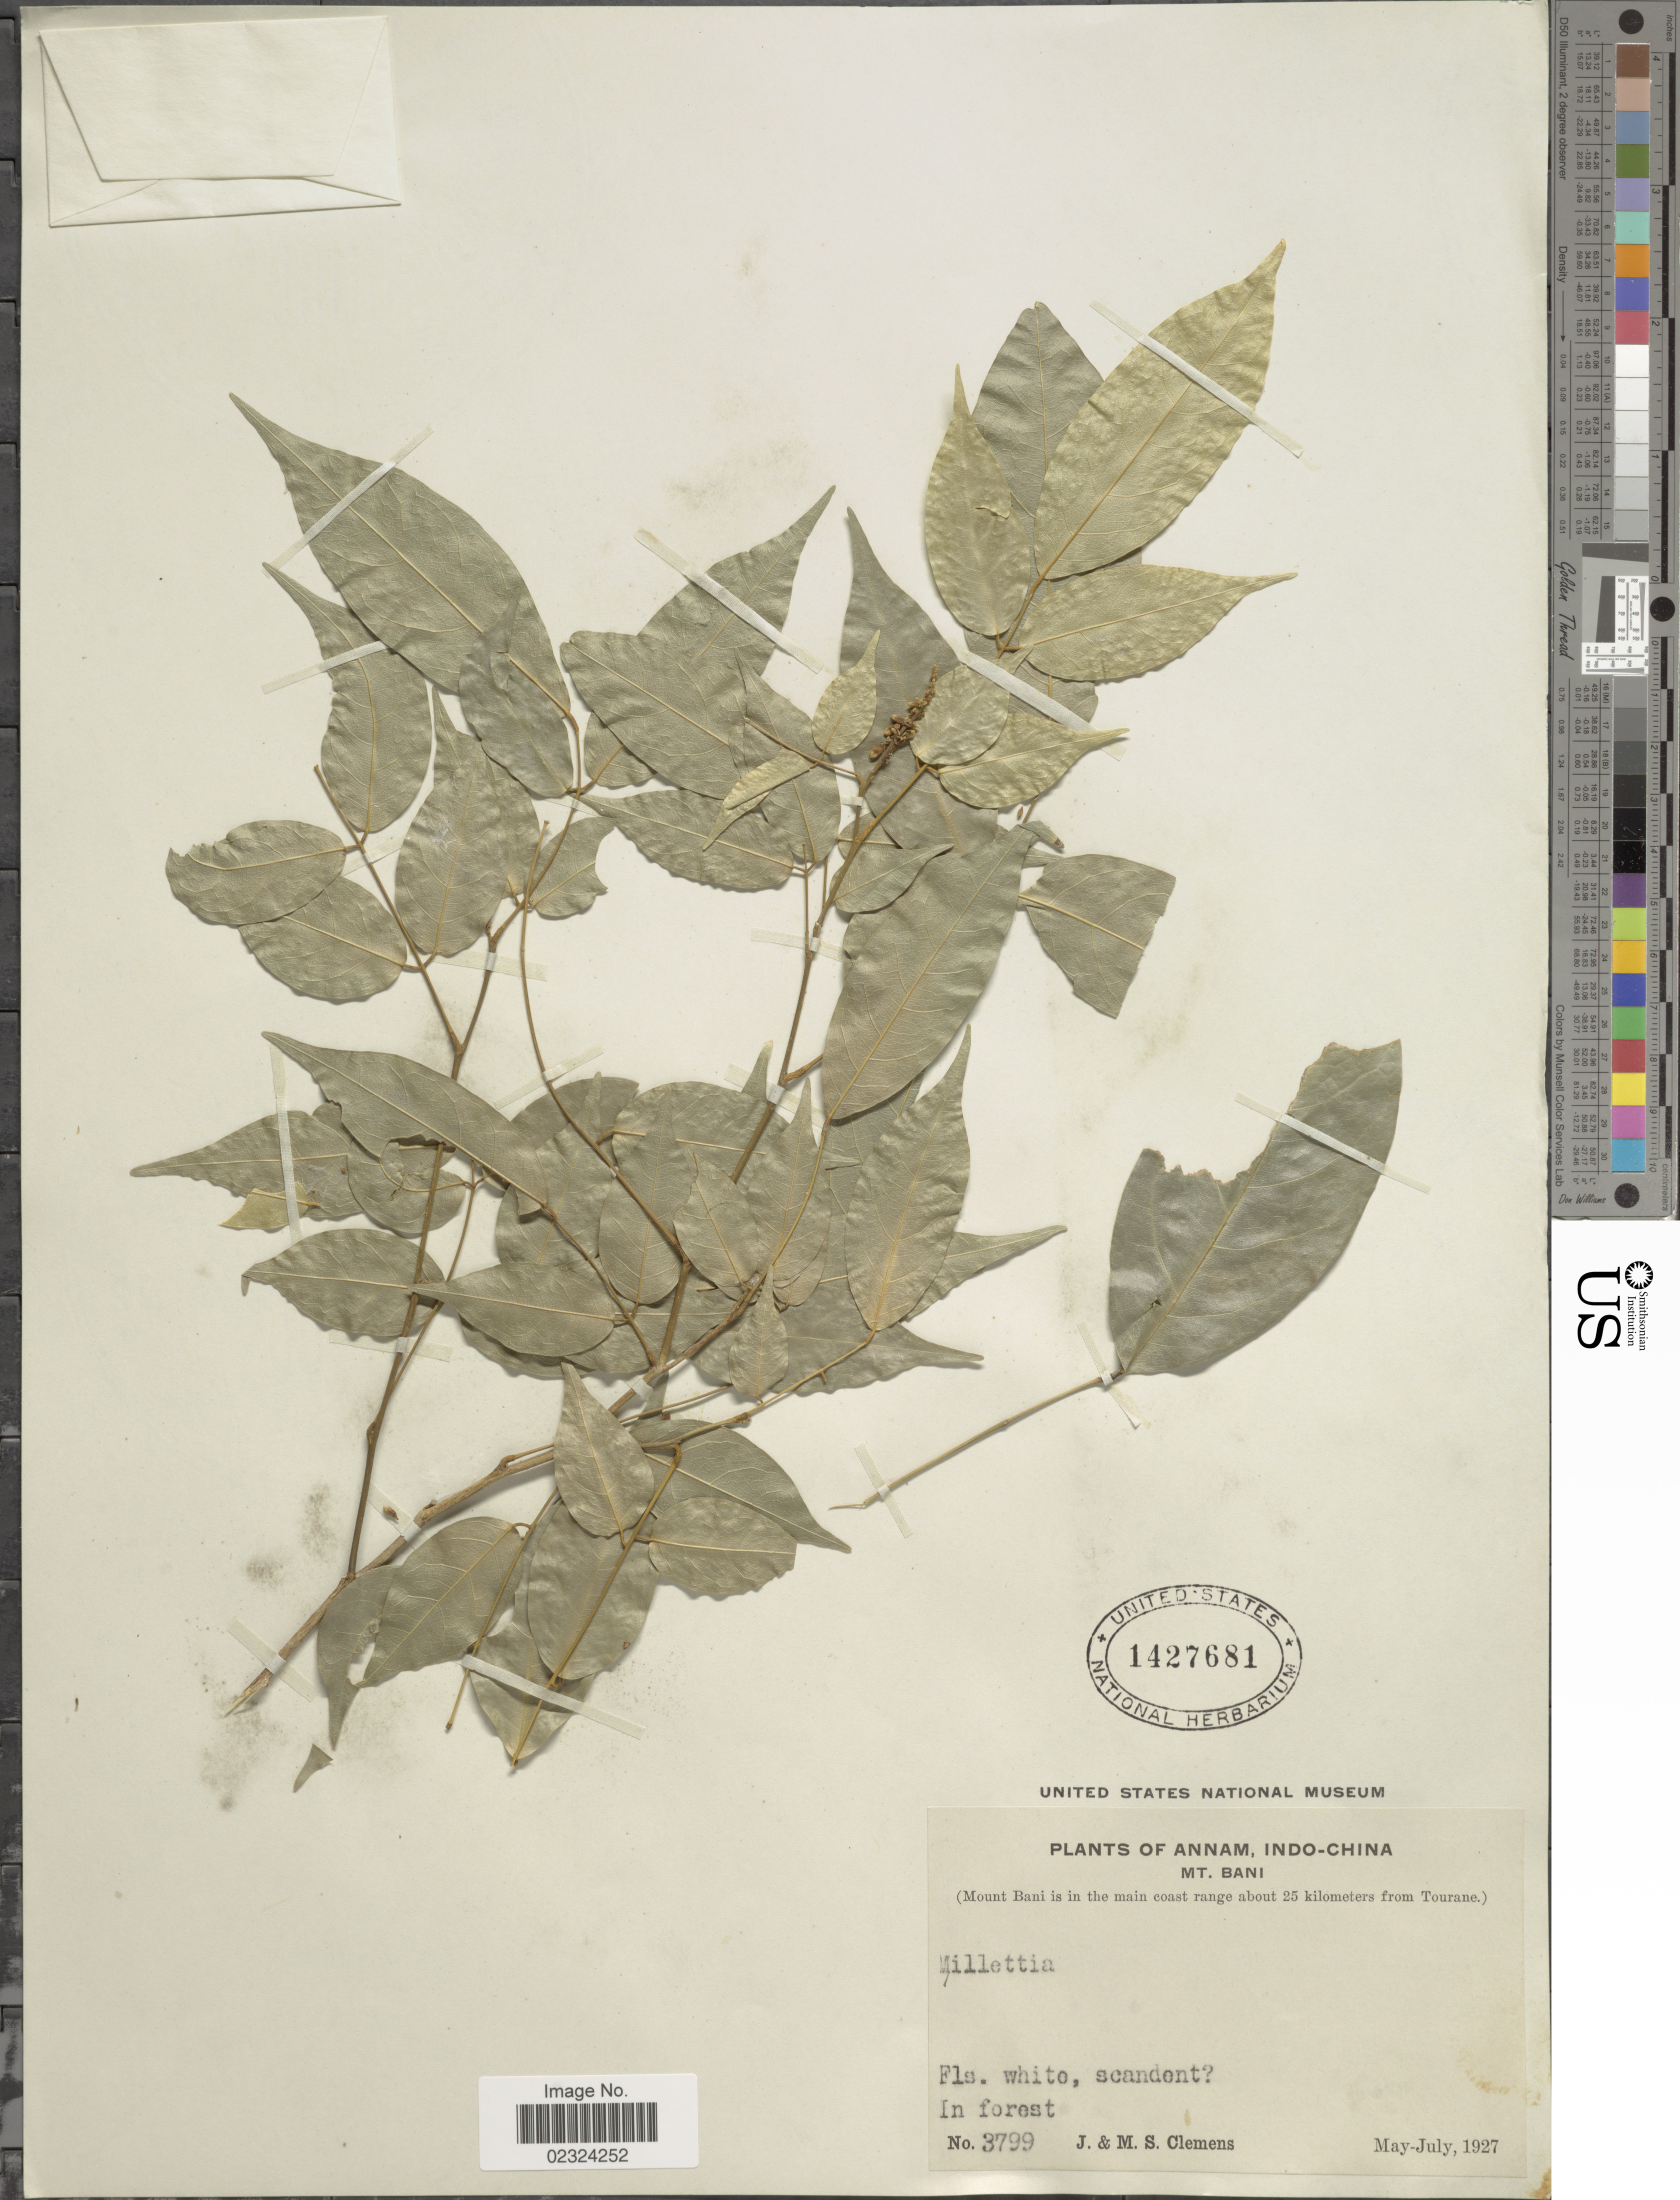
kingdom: Plantae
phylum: Tracheophyta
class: Magnoliopsida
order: Fabales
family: Fabaceae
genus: Millettia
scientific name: Millettia sp.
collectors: J. Clemens & M. S. Clemens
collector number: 3799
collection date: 1927-05/1927-07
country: Vietnam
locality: Annam, Indo-China. Mt. Bani. (Mount Bani is in the main coast range about 25 kilometers from Tourane.)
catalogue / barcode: US 1427681